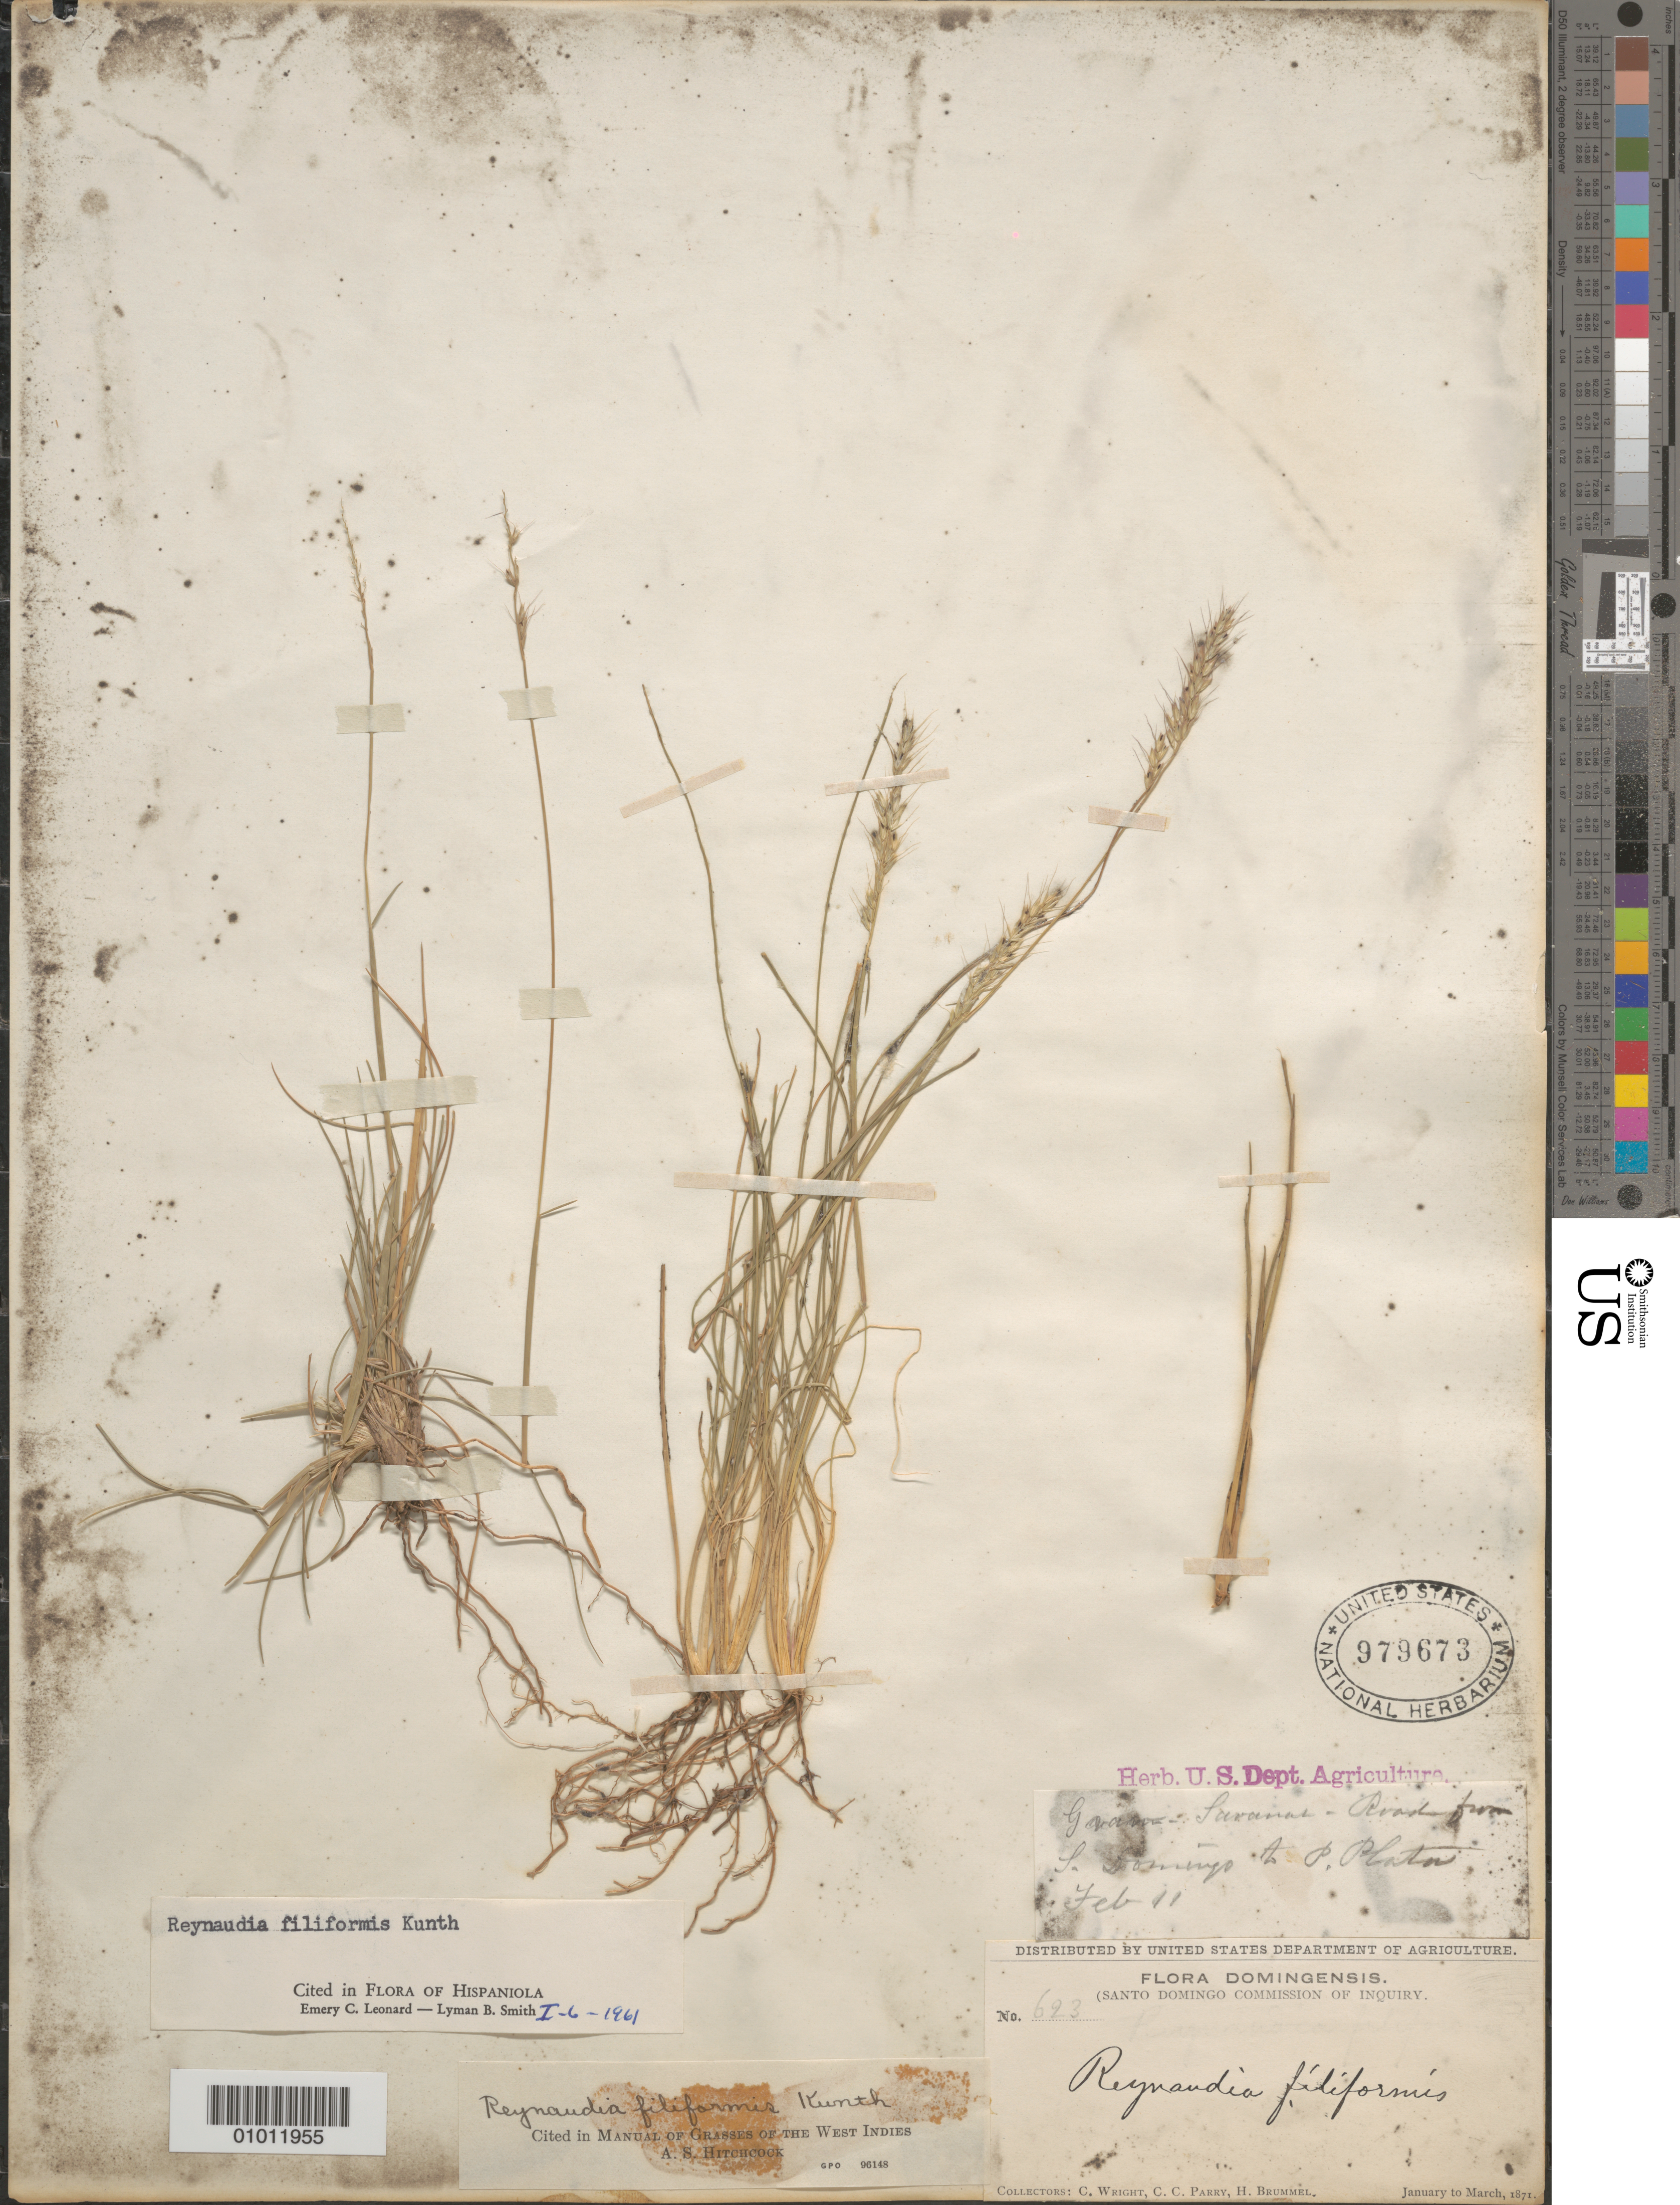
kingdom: Plantae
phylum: Tracheophyta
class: Liliopsida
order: Poales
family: Poaceae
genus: Reynaudia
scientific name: Reynaudia filiformis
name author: (Spreng. ex Schult.) Kunth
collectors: C. Wright, C. C. Parry & H. Brummel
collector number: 693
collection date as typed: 11 Feb 1871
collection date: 1871-02-11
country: Dominican Republic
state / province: Distrito Nacional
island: Hispaniola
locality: A.P. Plata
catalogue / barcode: US 979673